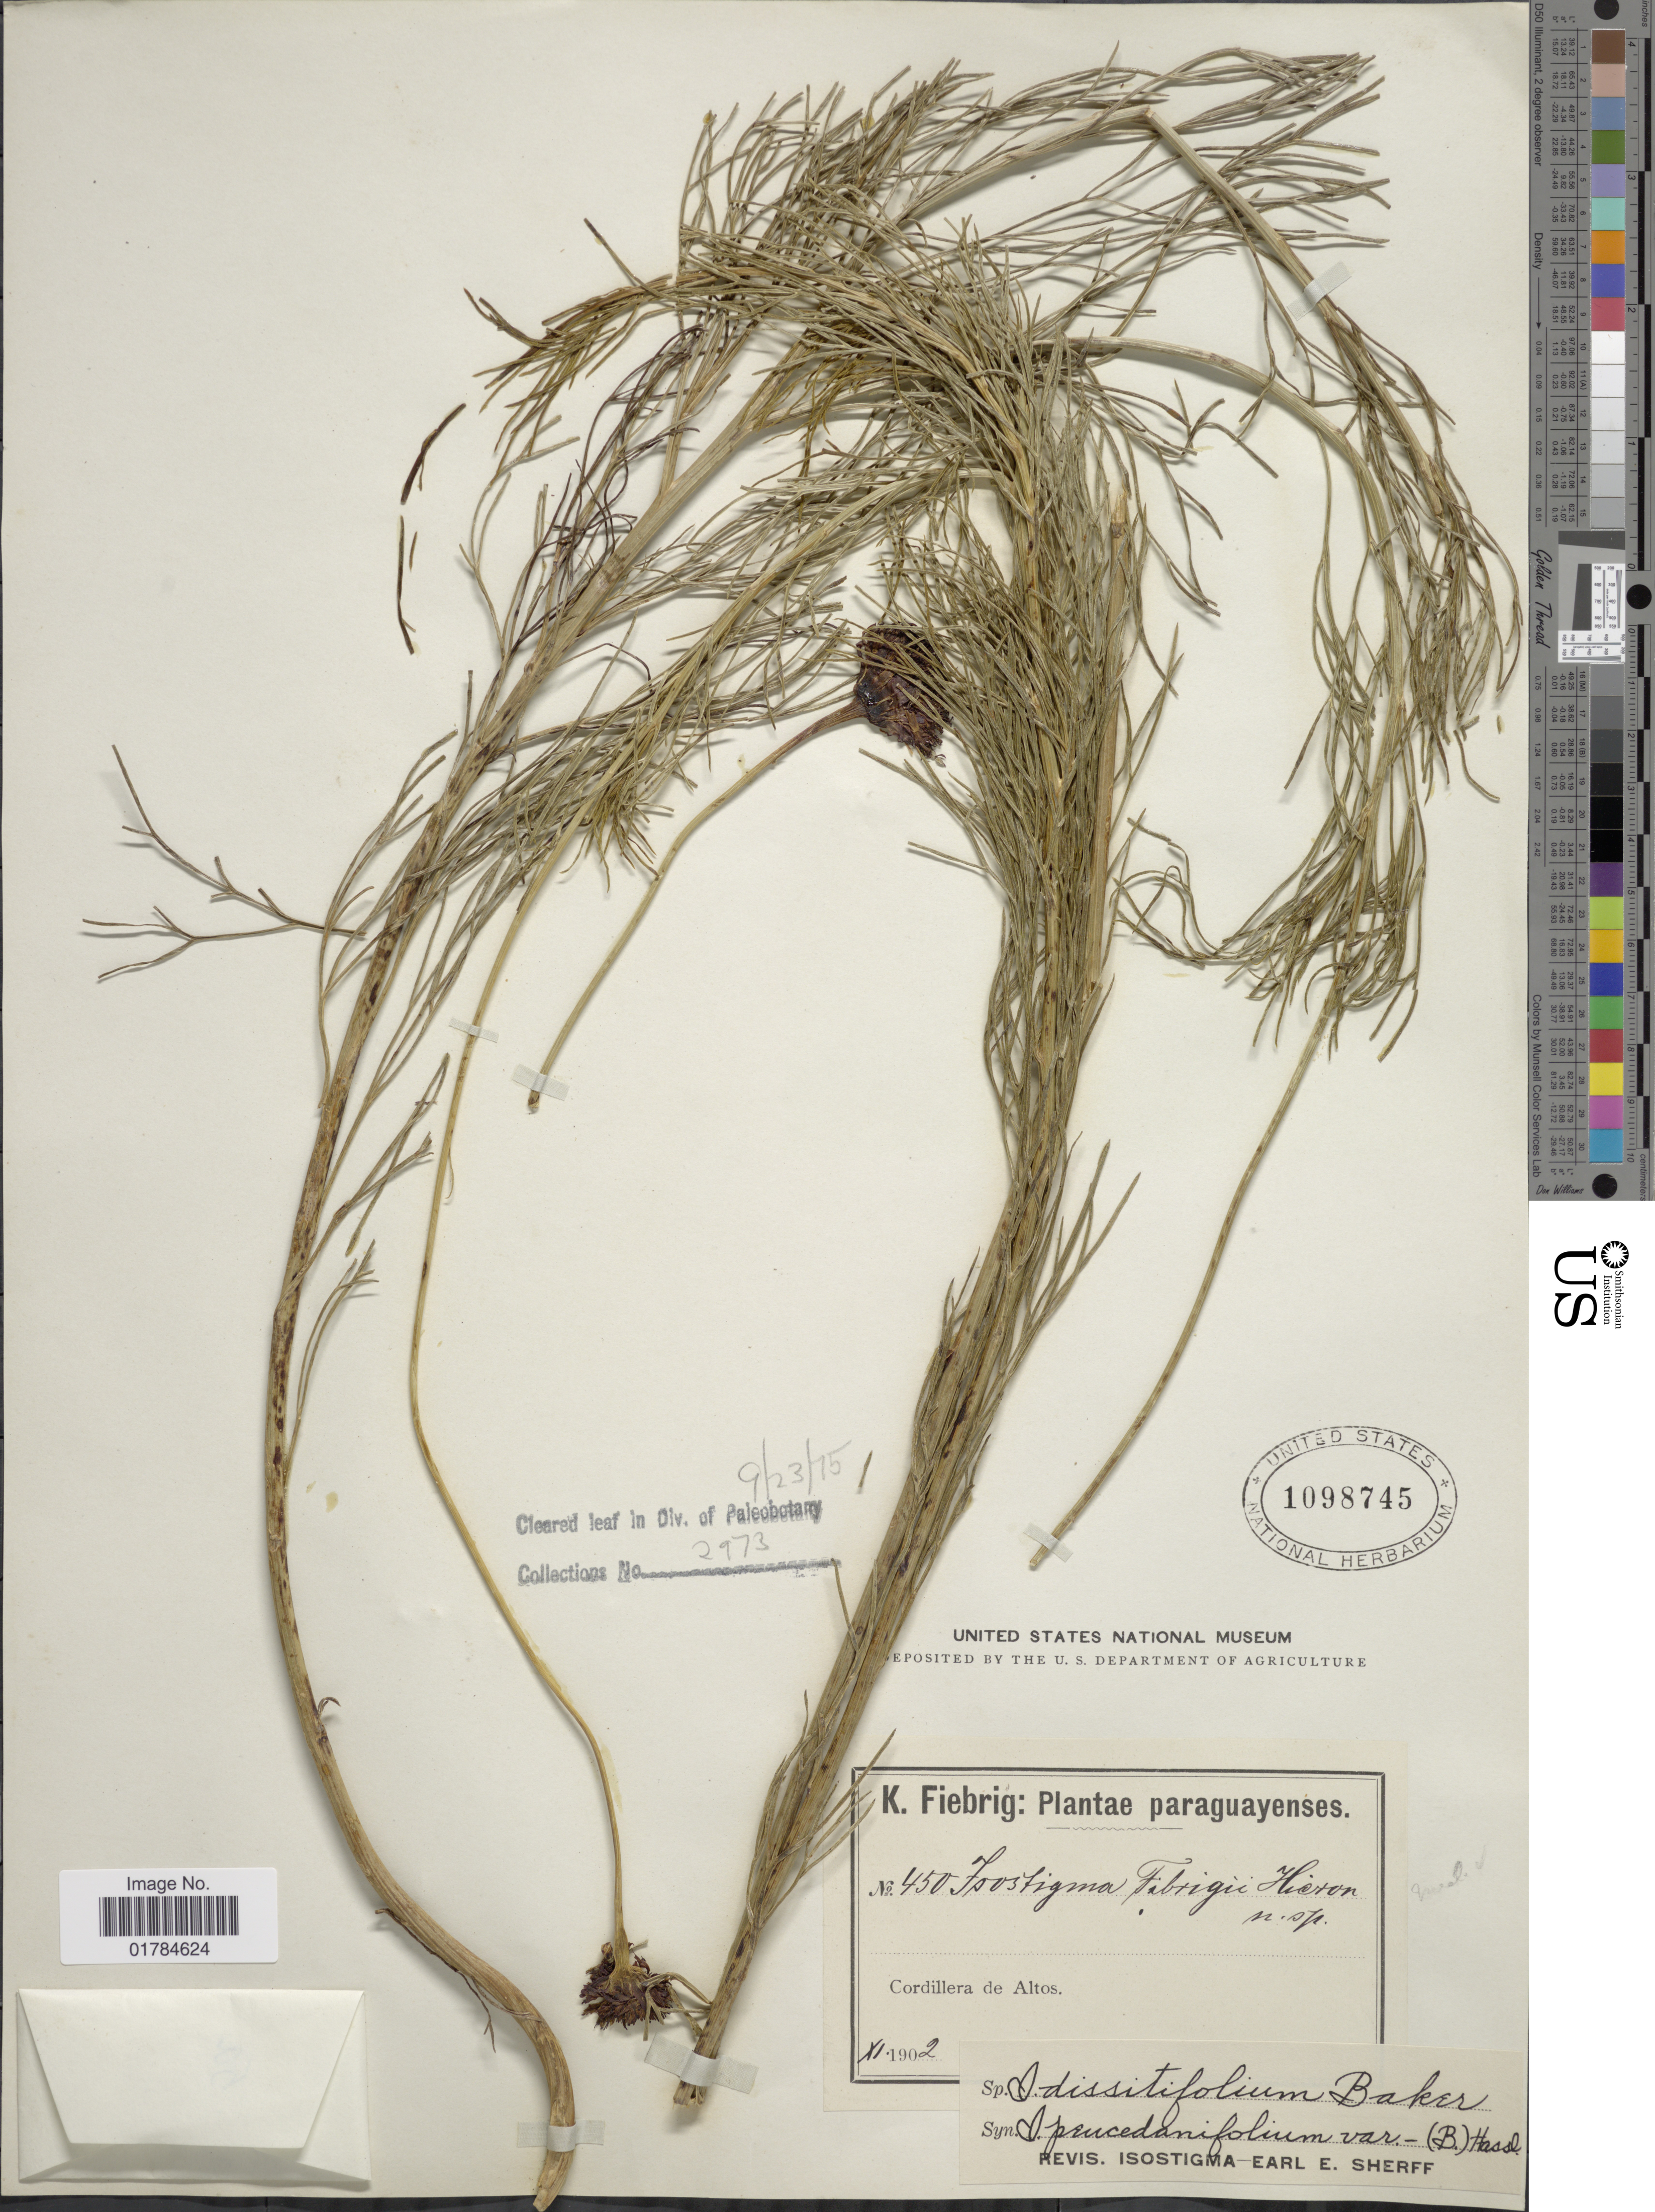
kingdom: Plantae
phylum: Tracheophyta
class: Magnoliopsida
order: Asterales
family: Asteraceae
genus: Isostigma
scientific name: Isostigma dissitifolium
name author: Baker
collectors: K. Fiebrig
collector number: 450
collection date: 1902-11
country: Paraguay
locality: Cordillera de Altos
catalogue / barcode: US 1098745